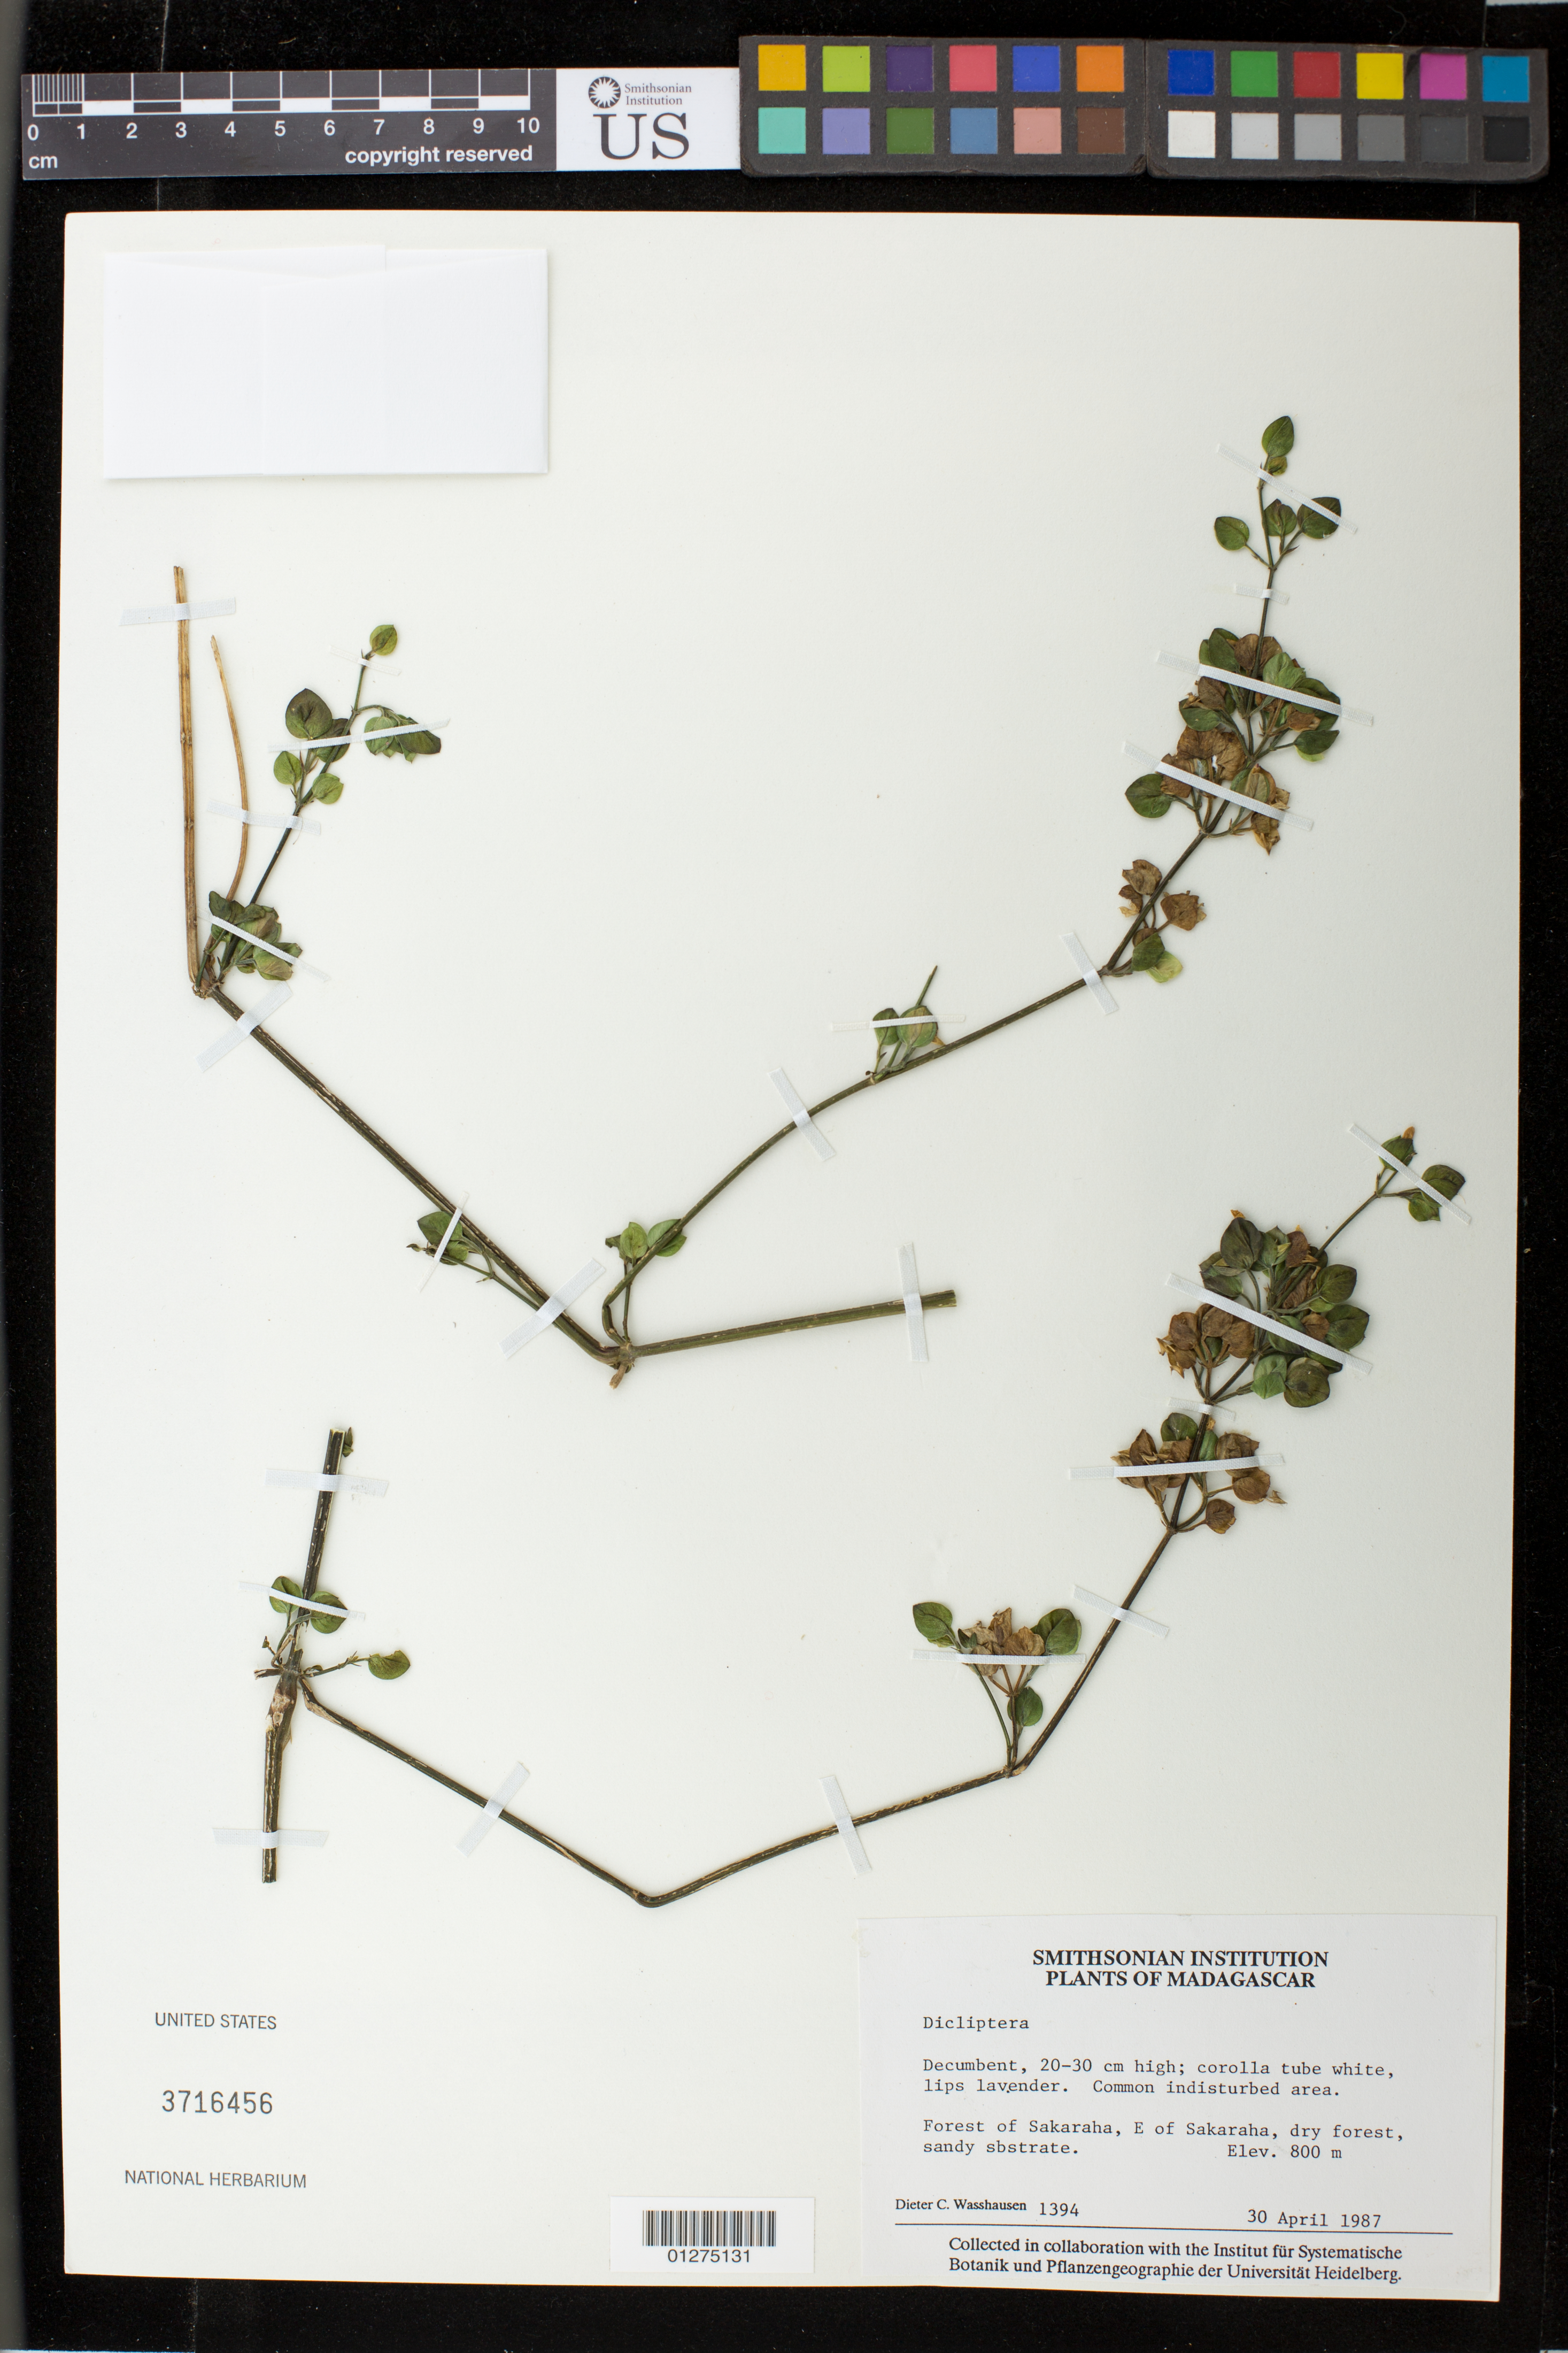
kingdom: Plantae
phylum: Tracheophyta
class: Magnoliopsida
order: Lamiales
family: Acanthaceae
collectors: D. C. Wasshausen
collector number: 1394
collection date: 1987-04-30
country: Madagascar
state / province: Atsimo-Andrefana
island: Madagascar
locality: Forest of Sakaraha, E of Sakaraha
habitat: dry forest, sandy substrate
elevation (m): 800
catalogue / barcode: US 3716456